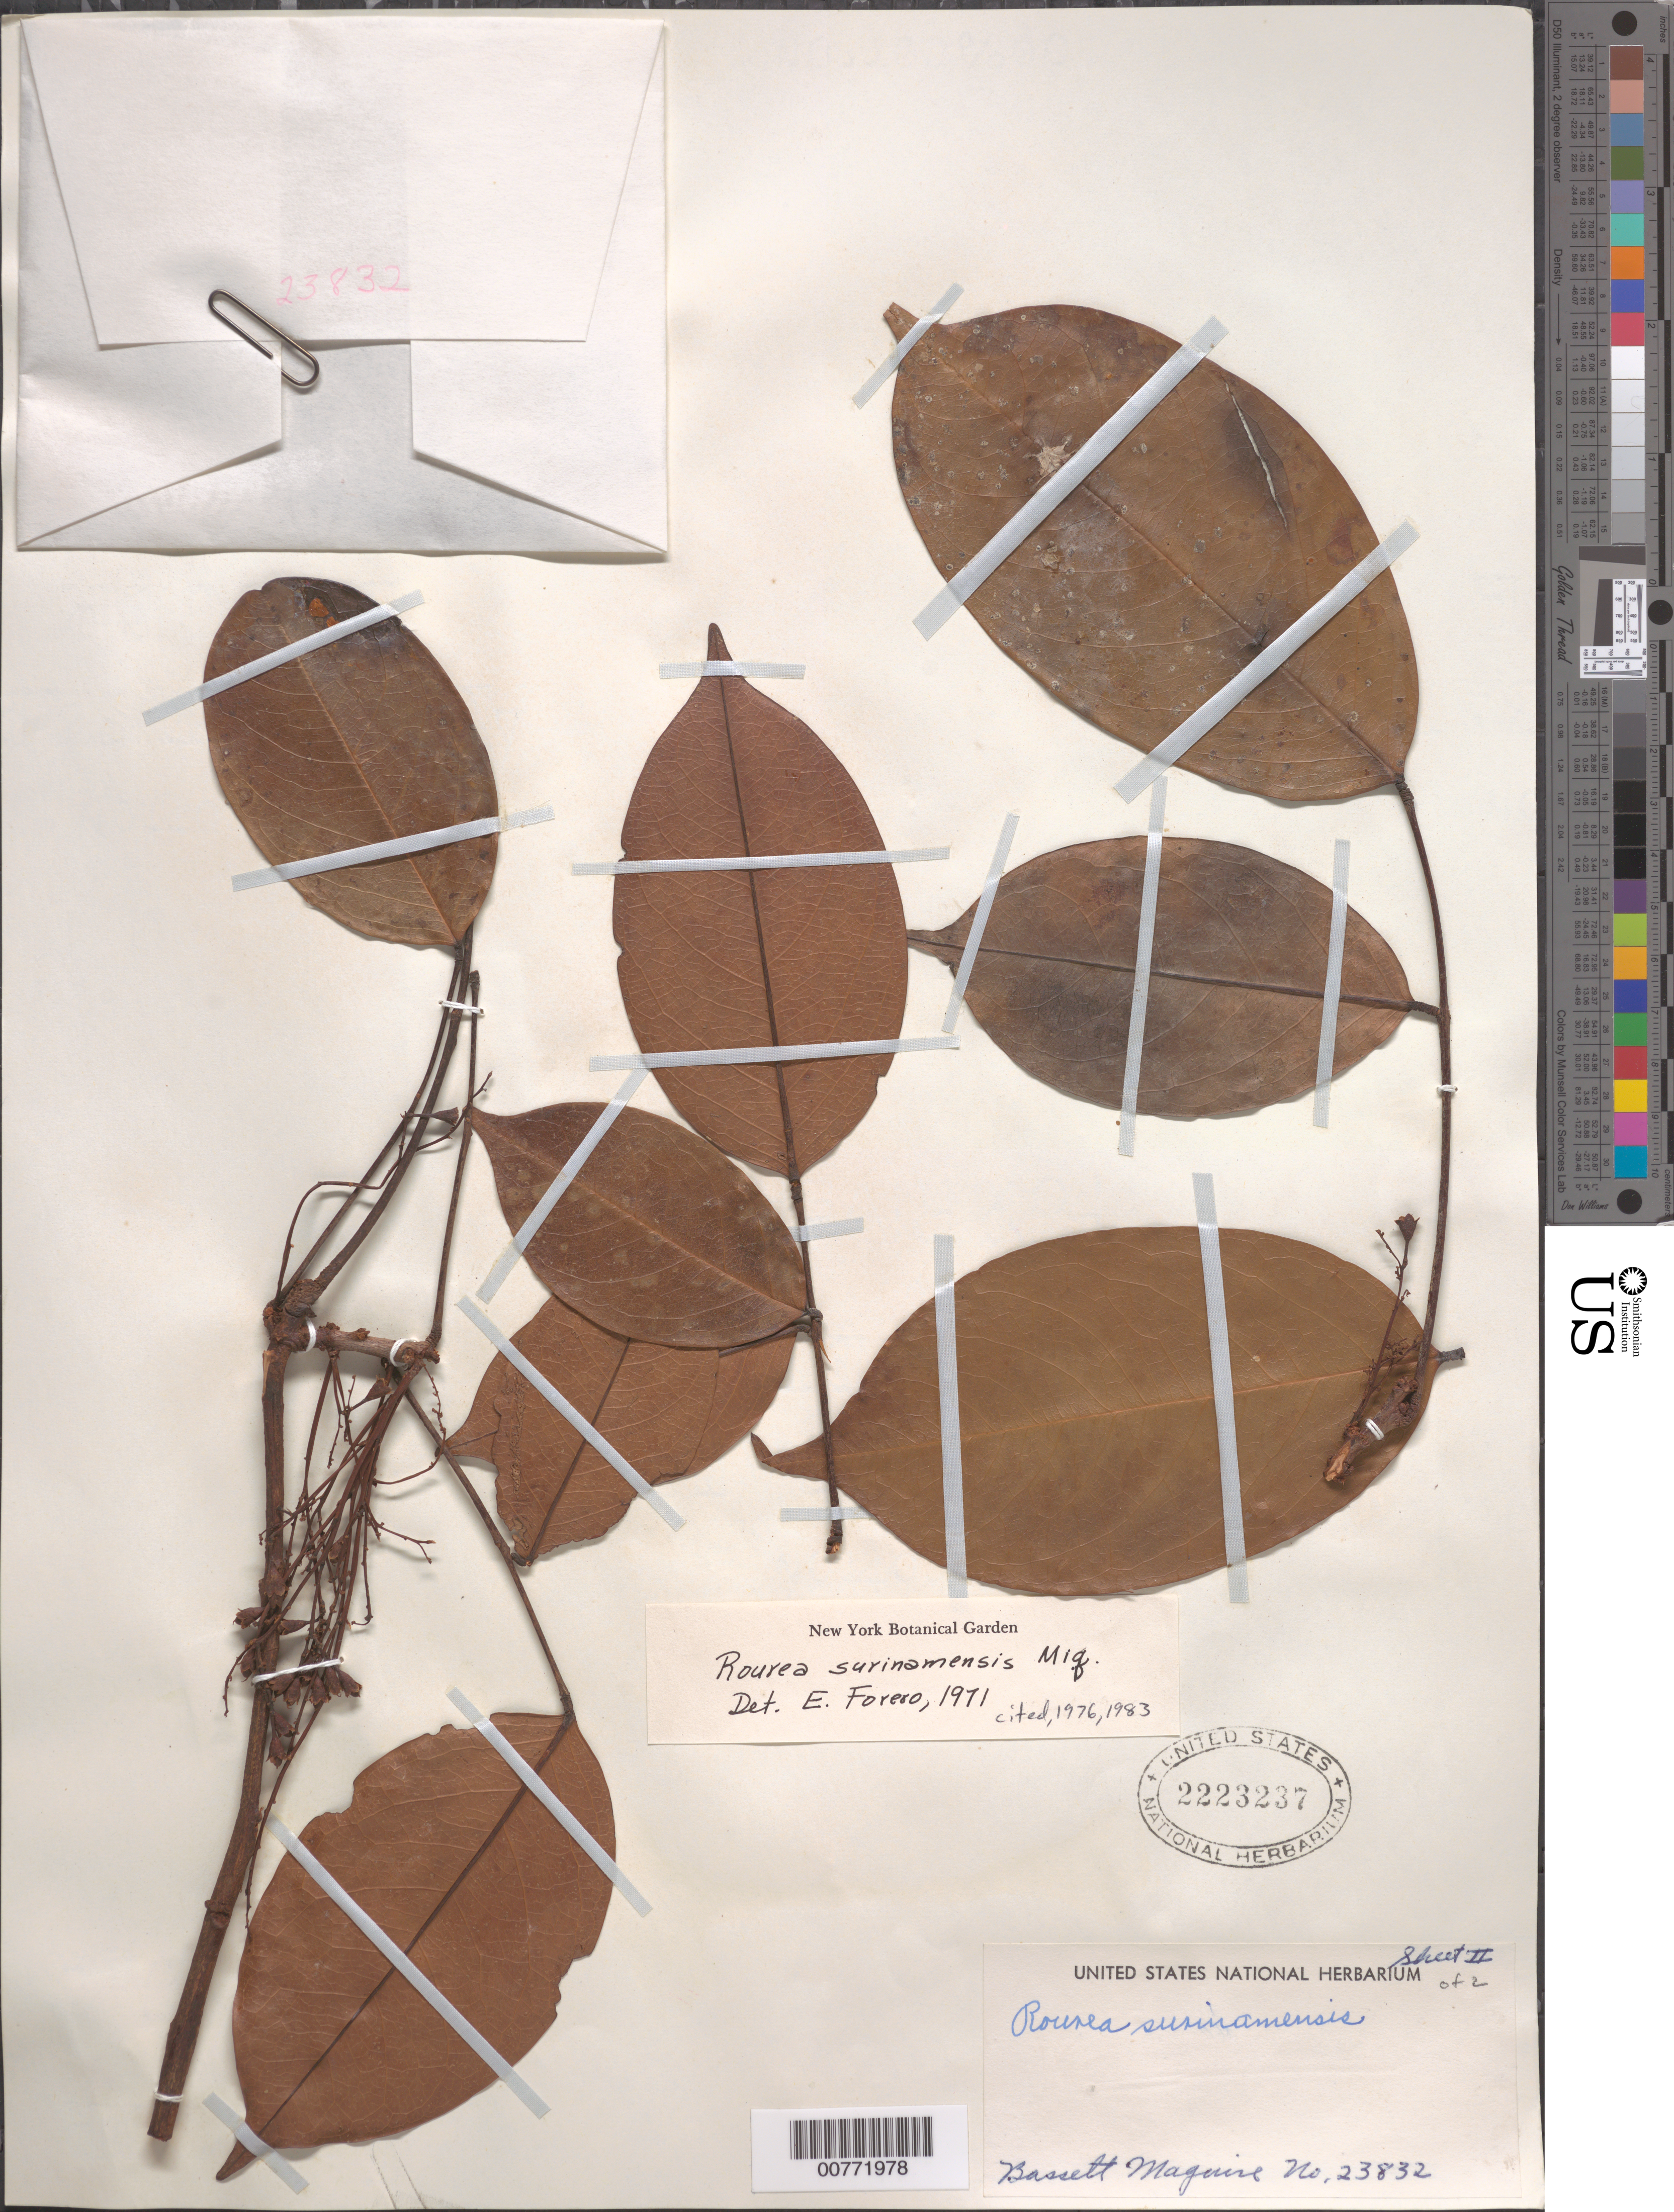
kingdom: Plantae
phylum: Tracheophyta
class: Magnoliopsida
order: Oxalidales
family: Connaraceae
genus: Rourea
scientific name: Rourea surinamensis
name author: Miq.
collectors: B. Maguire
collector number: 23832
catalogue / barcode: US 2223237